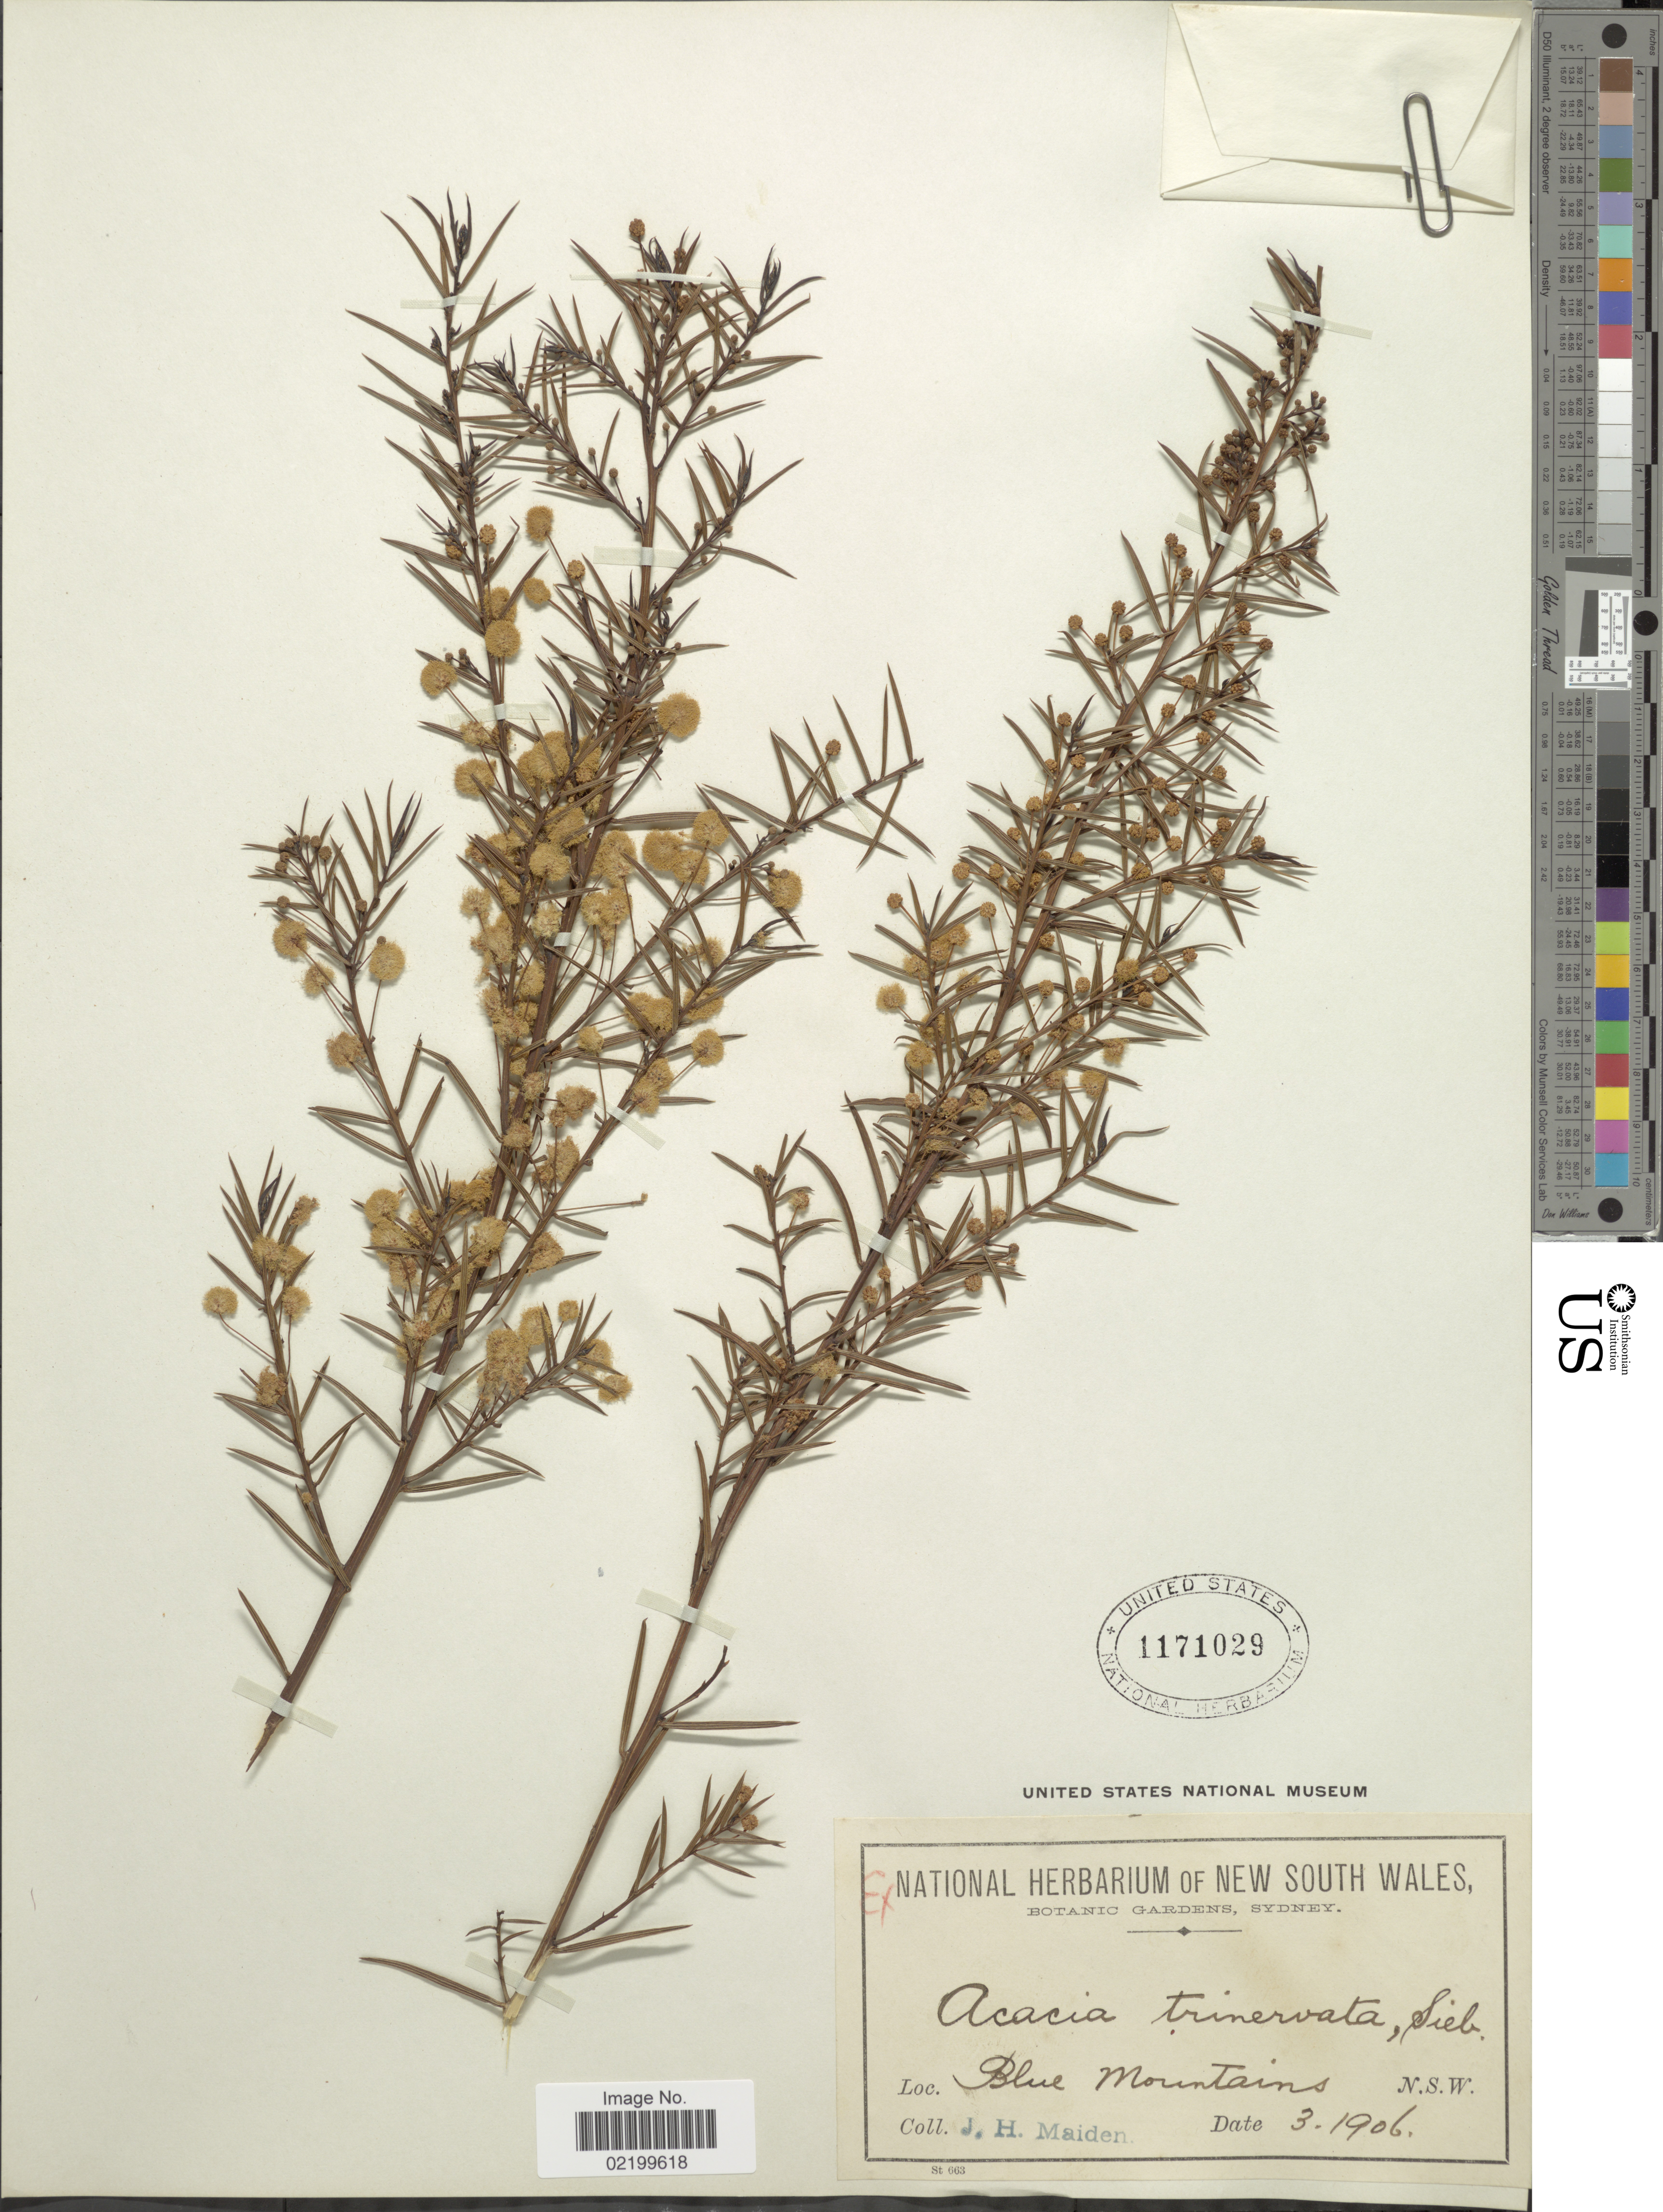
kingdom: Plantae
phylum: Tracheophyta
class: Magnoliopsida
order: Fabales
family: Fabaceae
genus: Acacia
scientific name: Acacia trinervata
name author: DC.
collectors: J. Maiden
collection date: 1906-03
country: Australia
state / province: New South Wales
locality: Blue Mountains. N.S.W.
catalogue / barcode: US 1171029